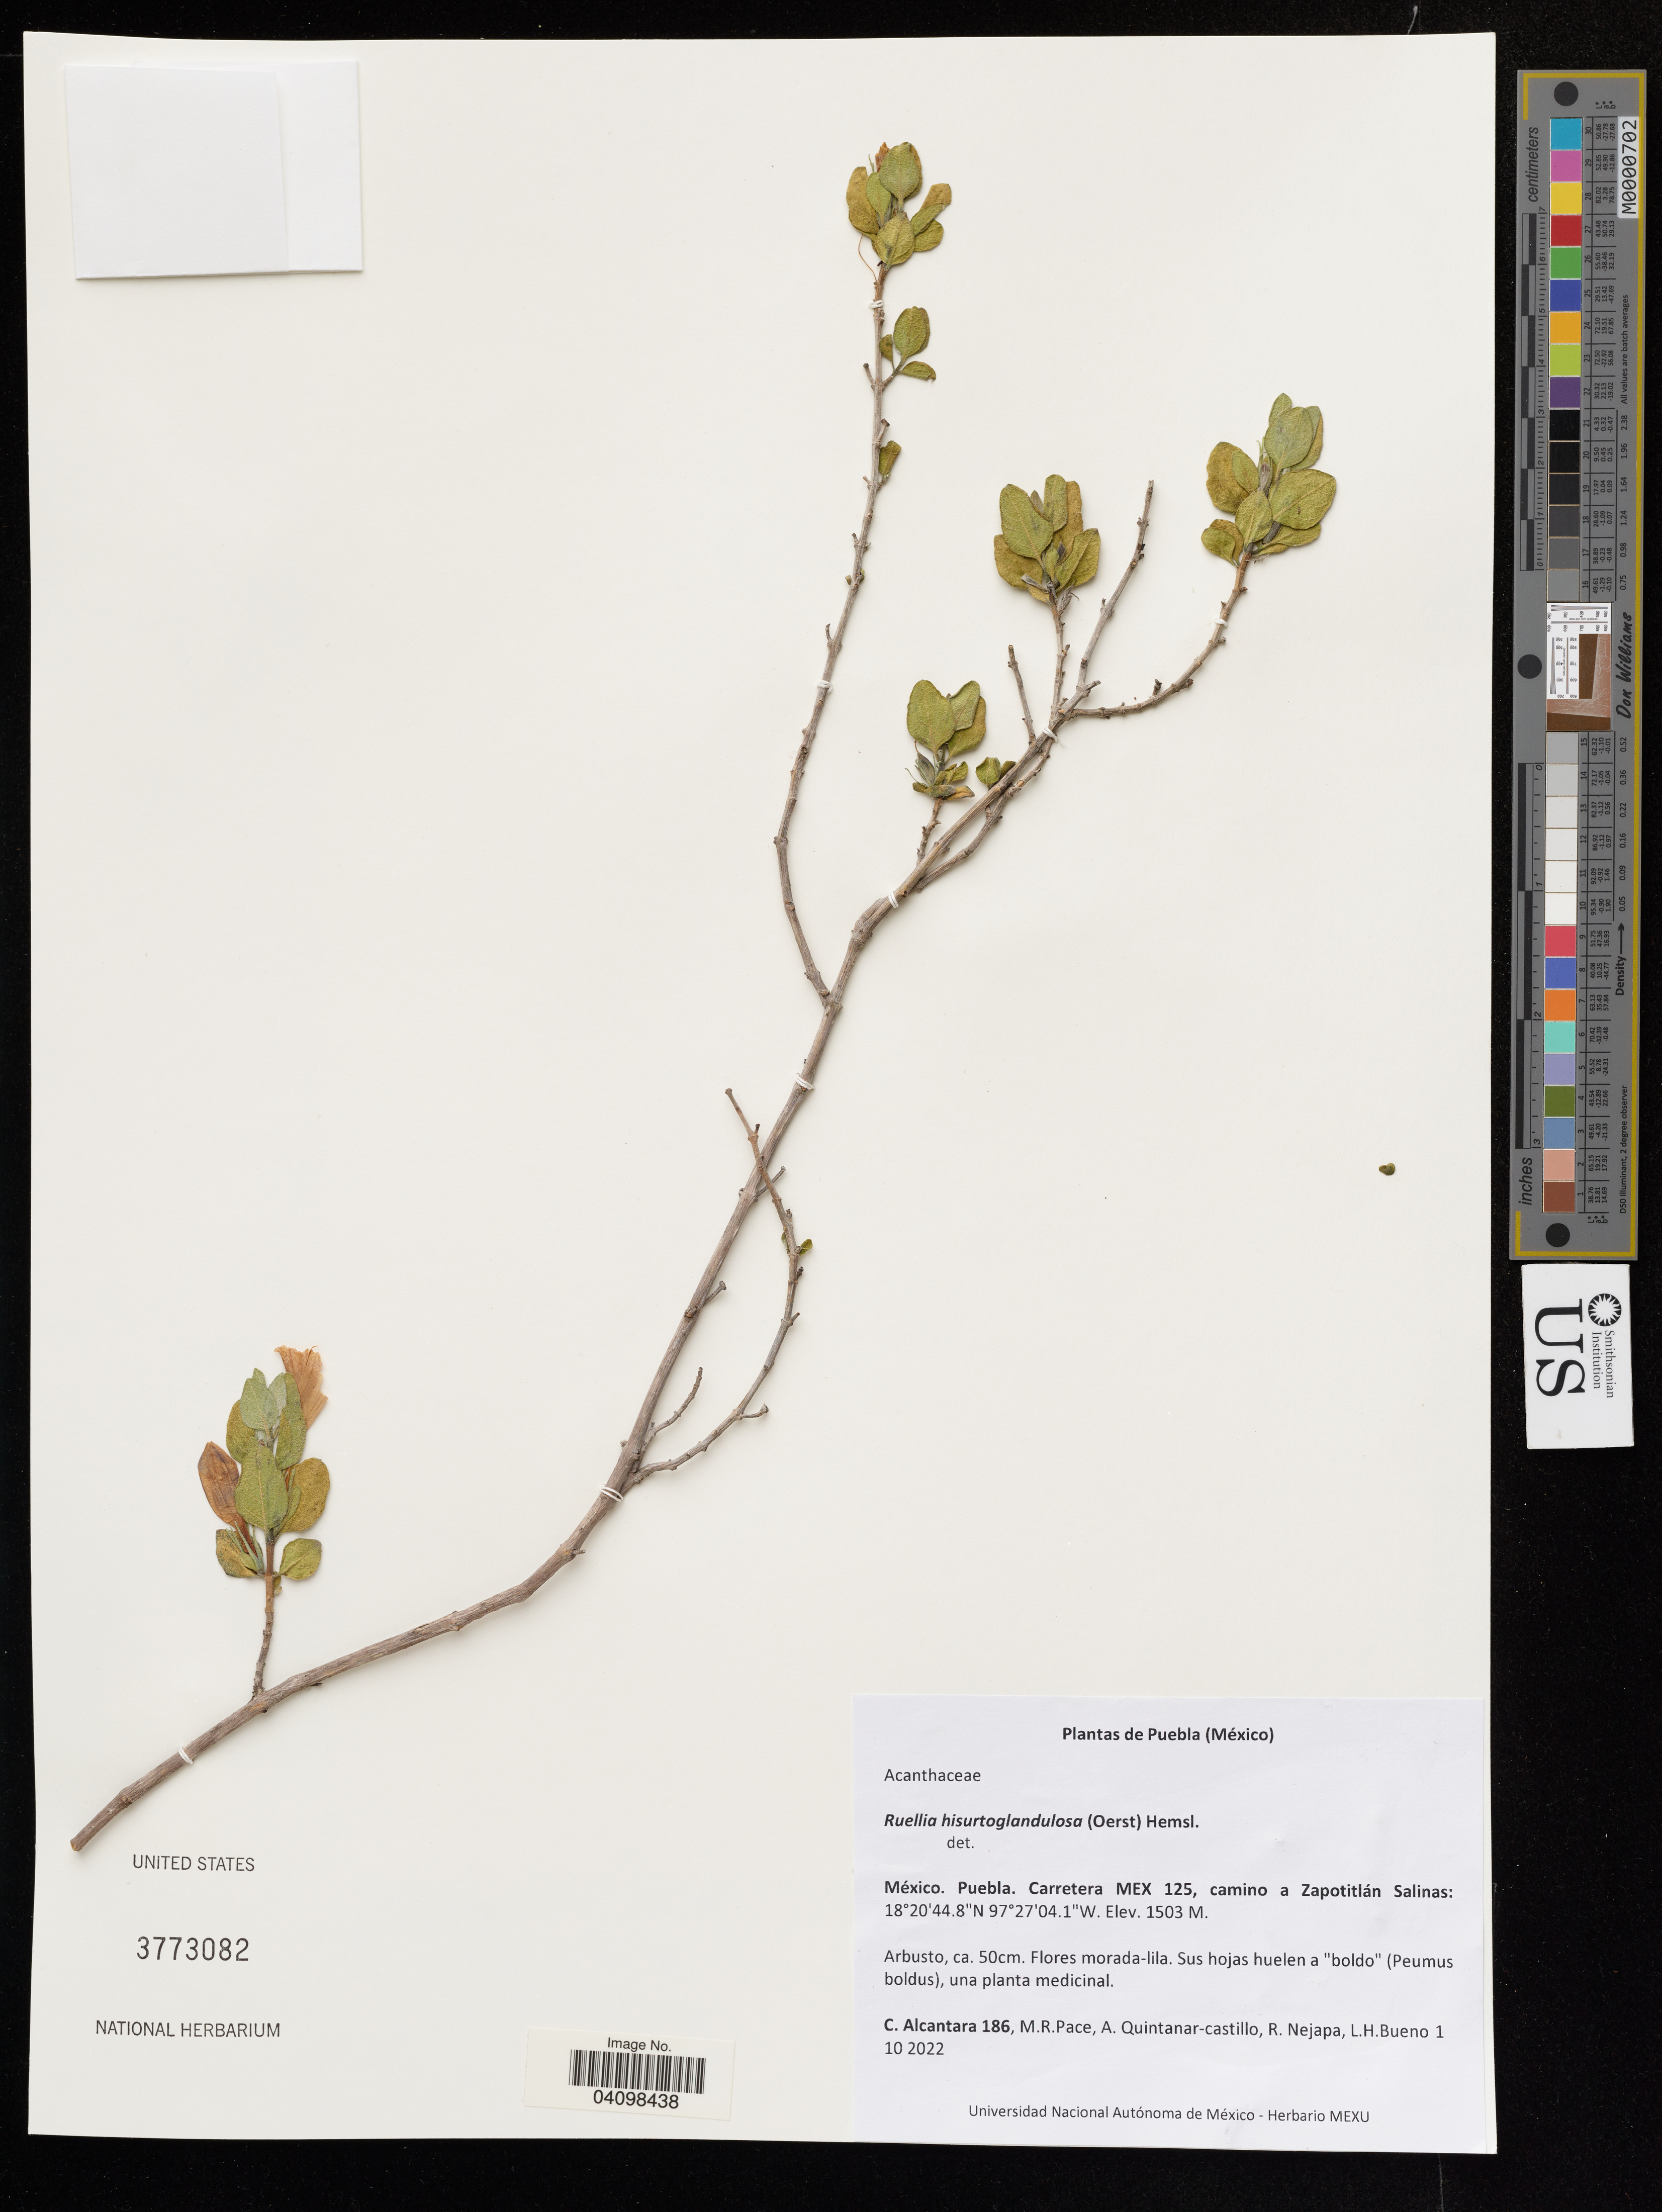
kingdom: Plantae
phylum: Tracheophyta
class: Magnoliopsida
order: Lamiales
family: Acanthaceae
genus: Ruellia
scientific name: Ruellia hirsutoglandulosa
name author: (Oerst.) Hemsl.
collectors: C. Alcantara, M. R. Pace & R. Nejapa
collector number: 186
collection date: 2022-10-01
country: Mexico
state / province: Puebla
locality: Carretera MEX 125, camino a Zapotitlán Salinas.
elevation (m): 1503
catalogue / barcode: US 3773082